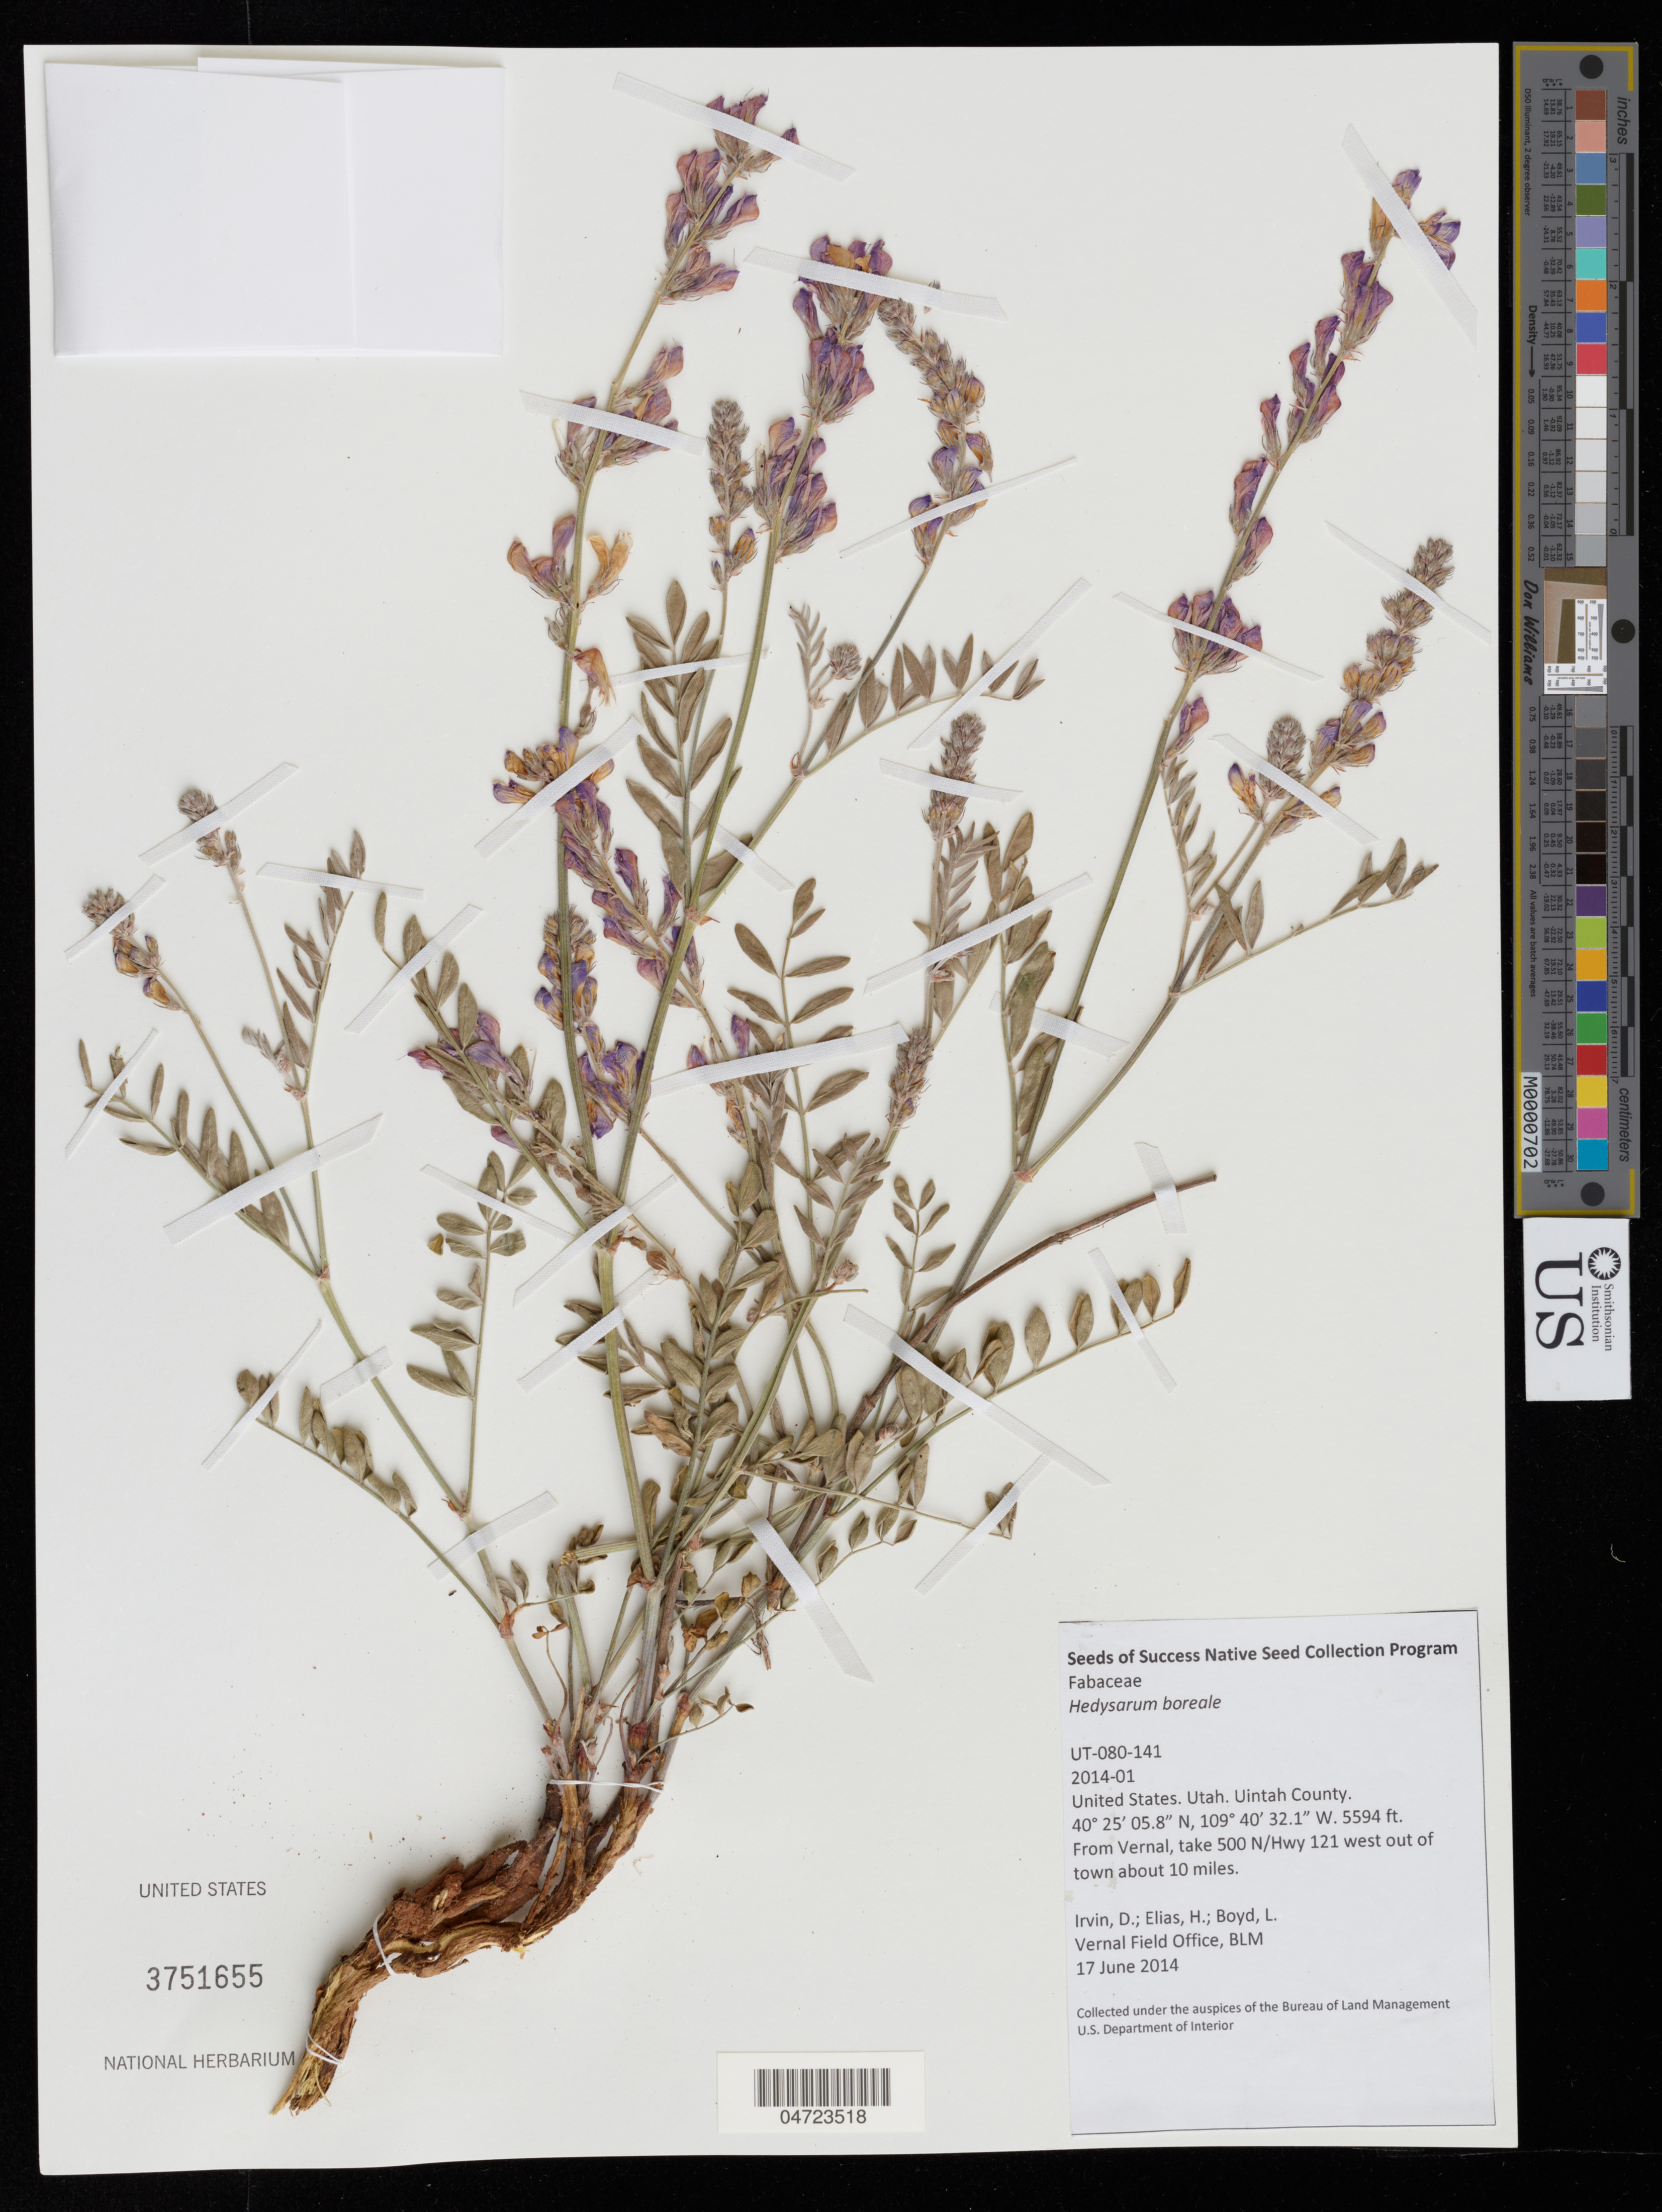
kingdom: Plantae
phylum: Tracheophyta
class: Magnoliopsida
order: Fabales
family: Fabaceae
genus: Hedysarum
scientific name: Hedysarum boreale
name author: Nutt.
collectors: D. Irvin, H. Elias & L. Boyd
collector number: UT-080-141/2014-01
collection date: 2014-06-17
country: United States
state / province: Utah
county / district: Uintah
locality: Uintah County. From Vernal, take 500 N/Hwy 121 west out of town about 10 miles.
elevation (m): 1705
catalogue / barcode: US 3751655